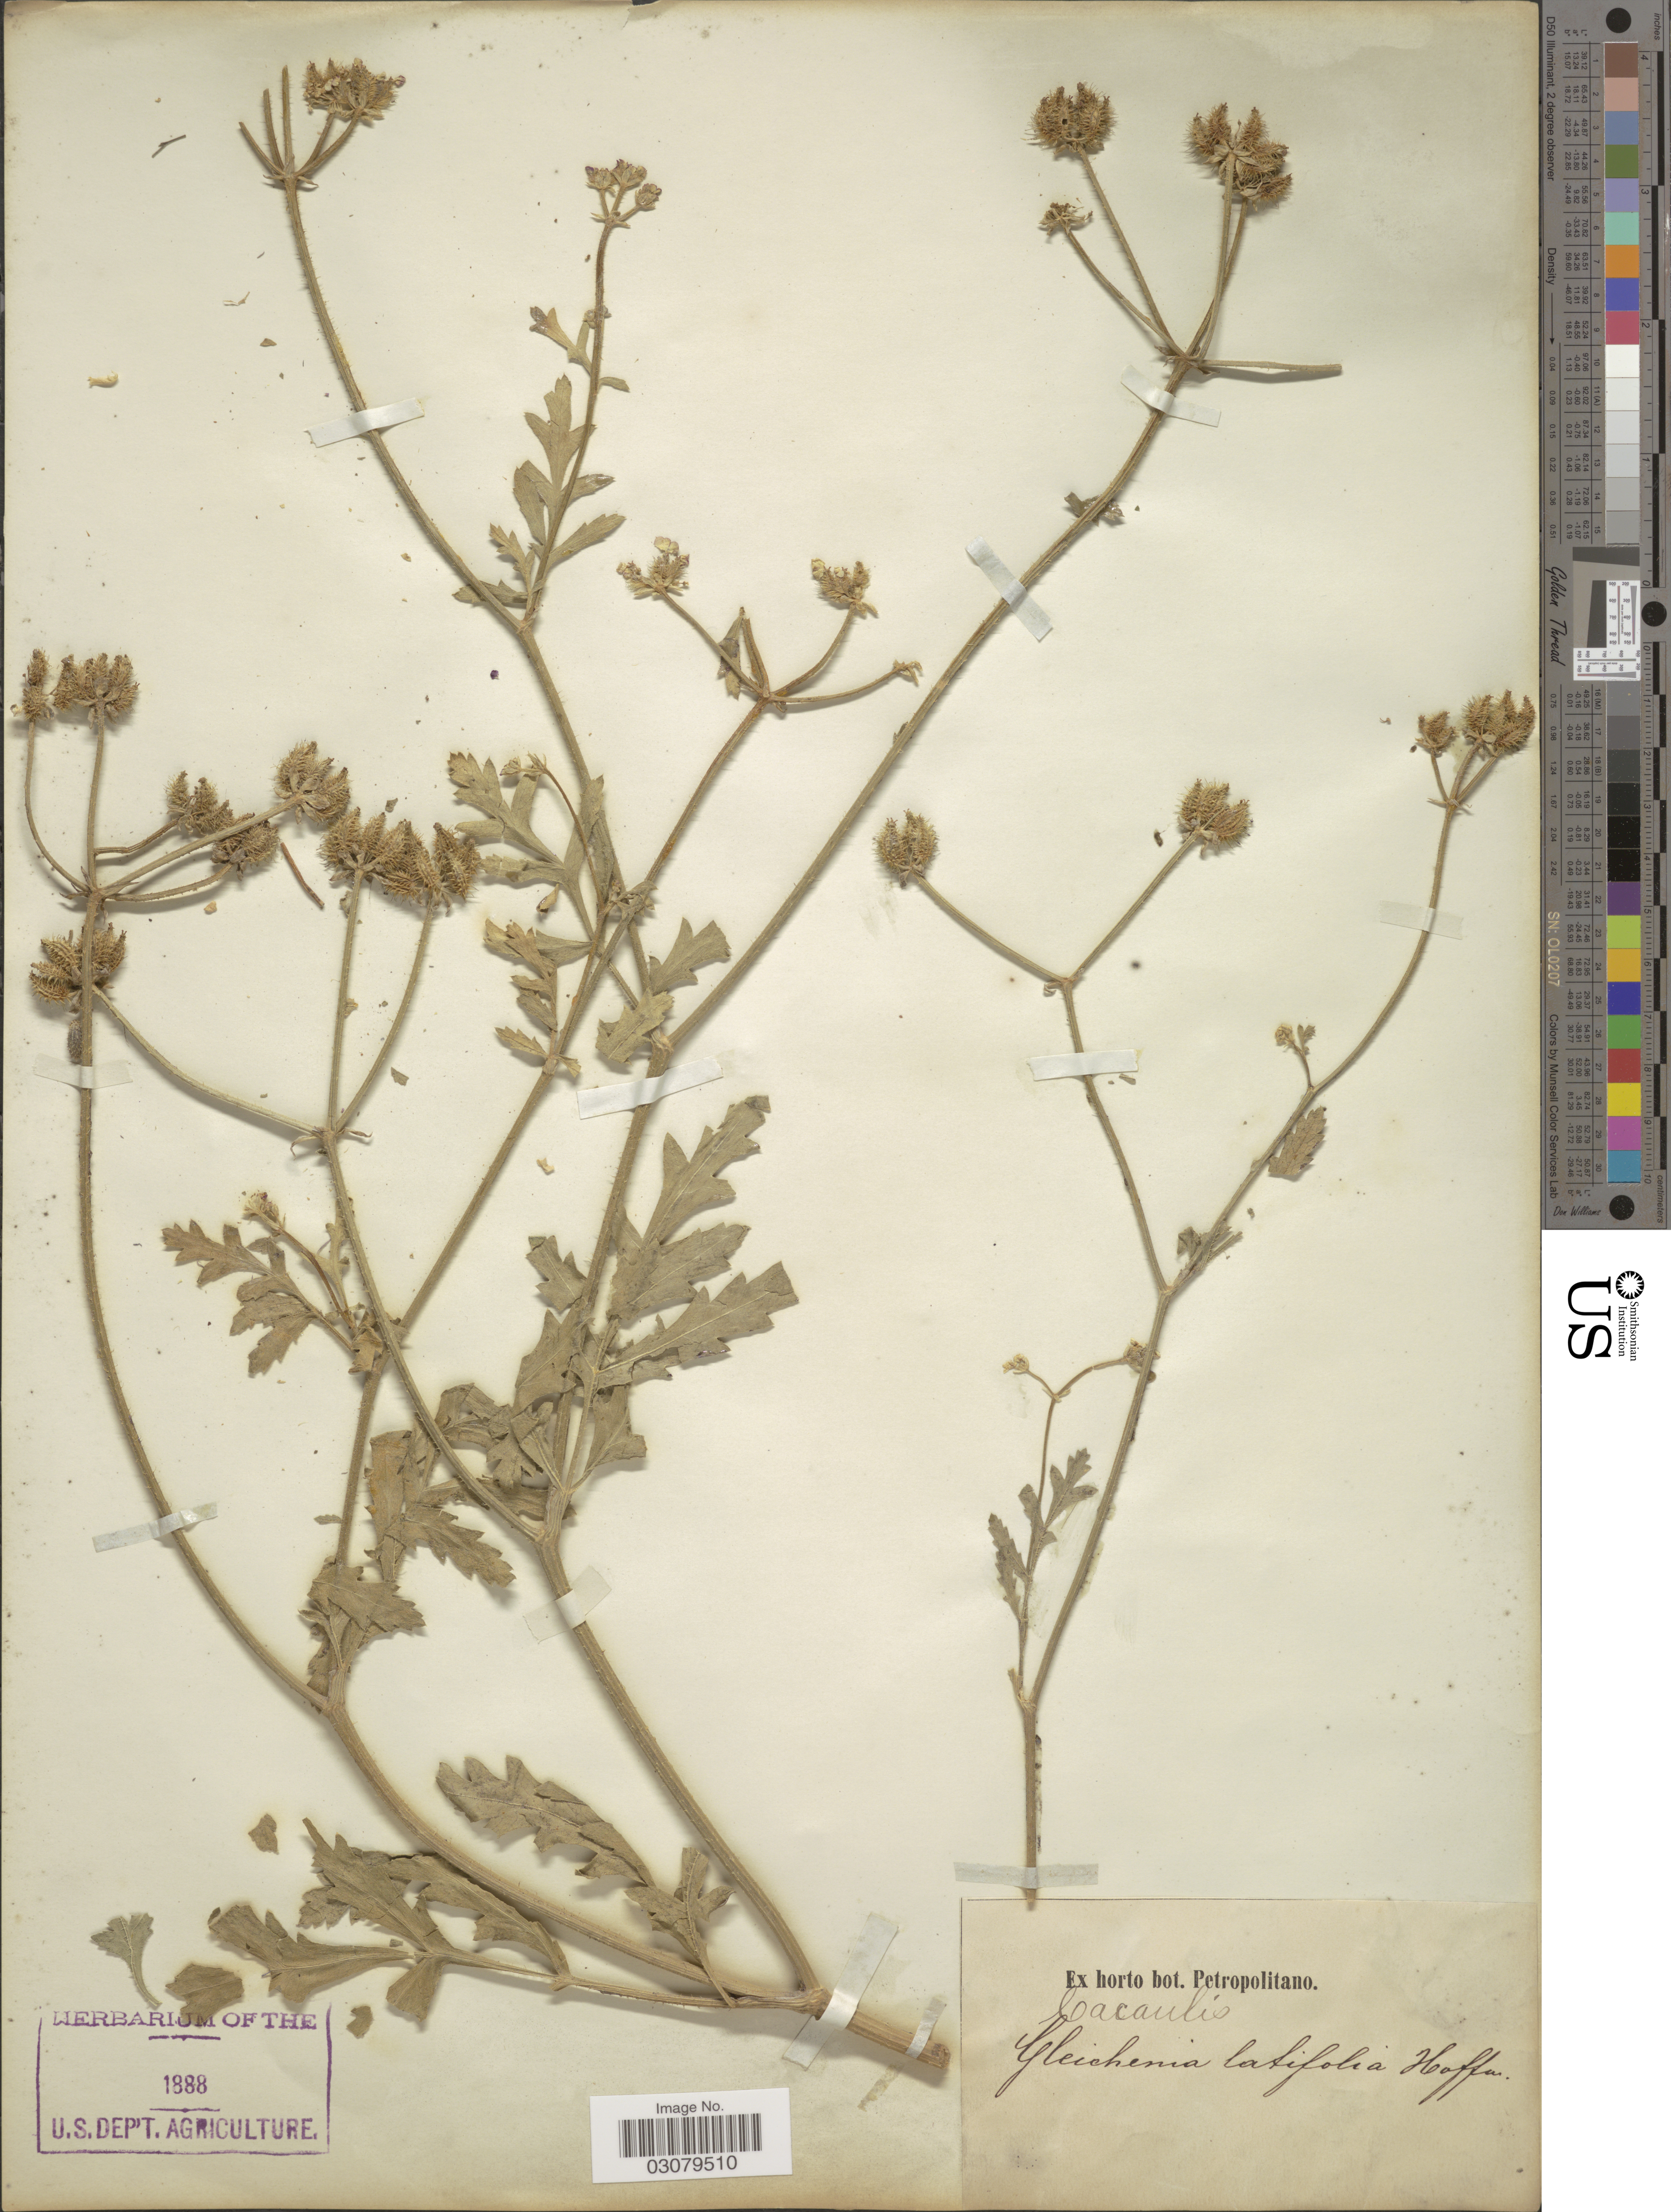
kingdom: Plantae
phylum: Tracheophyta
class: Magnoliopsida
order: Apiales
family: Apiaceae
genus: Turgenia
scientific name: Turgenia latifolia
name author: Hoffm.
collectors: ex Horto Bot. Petropolitano